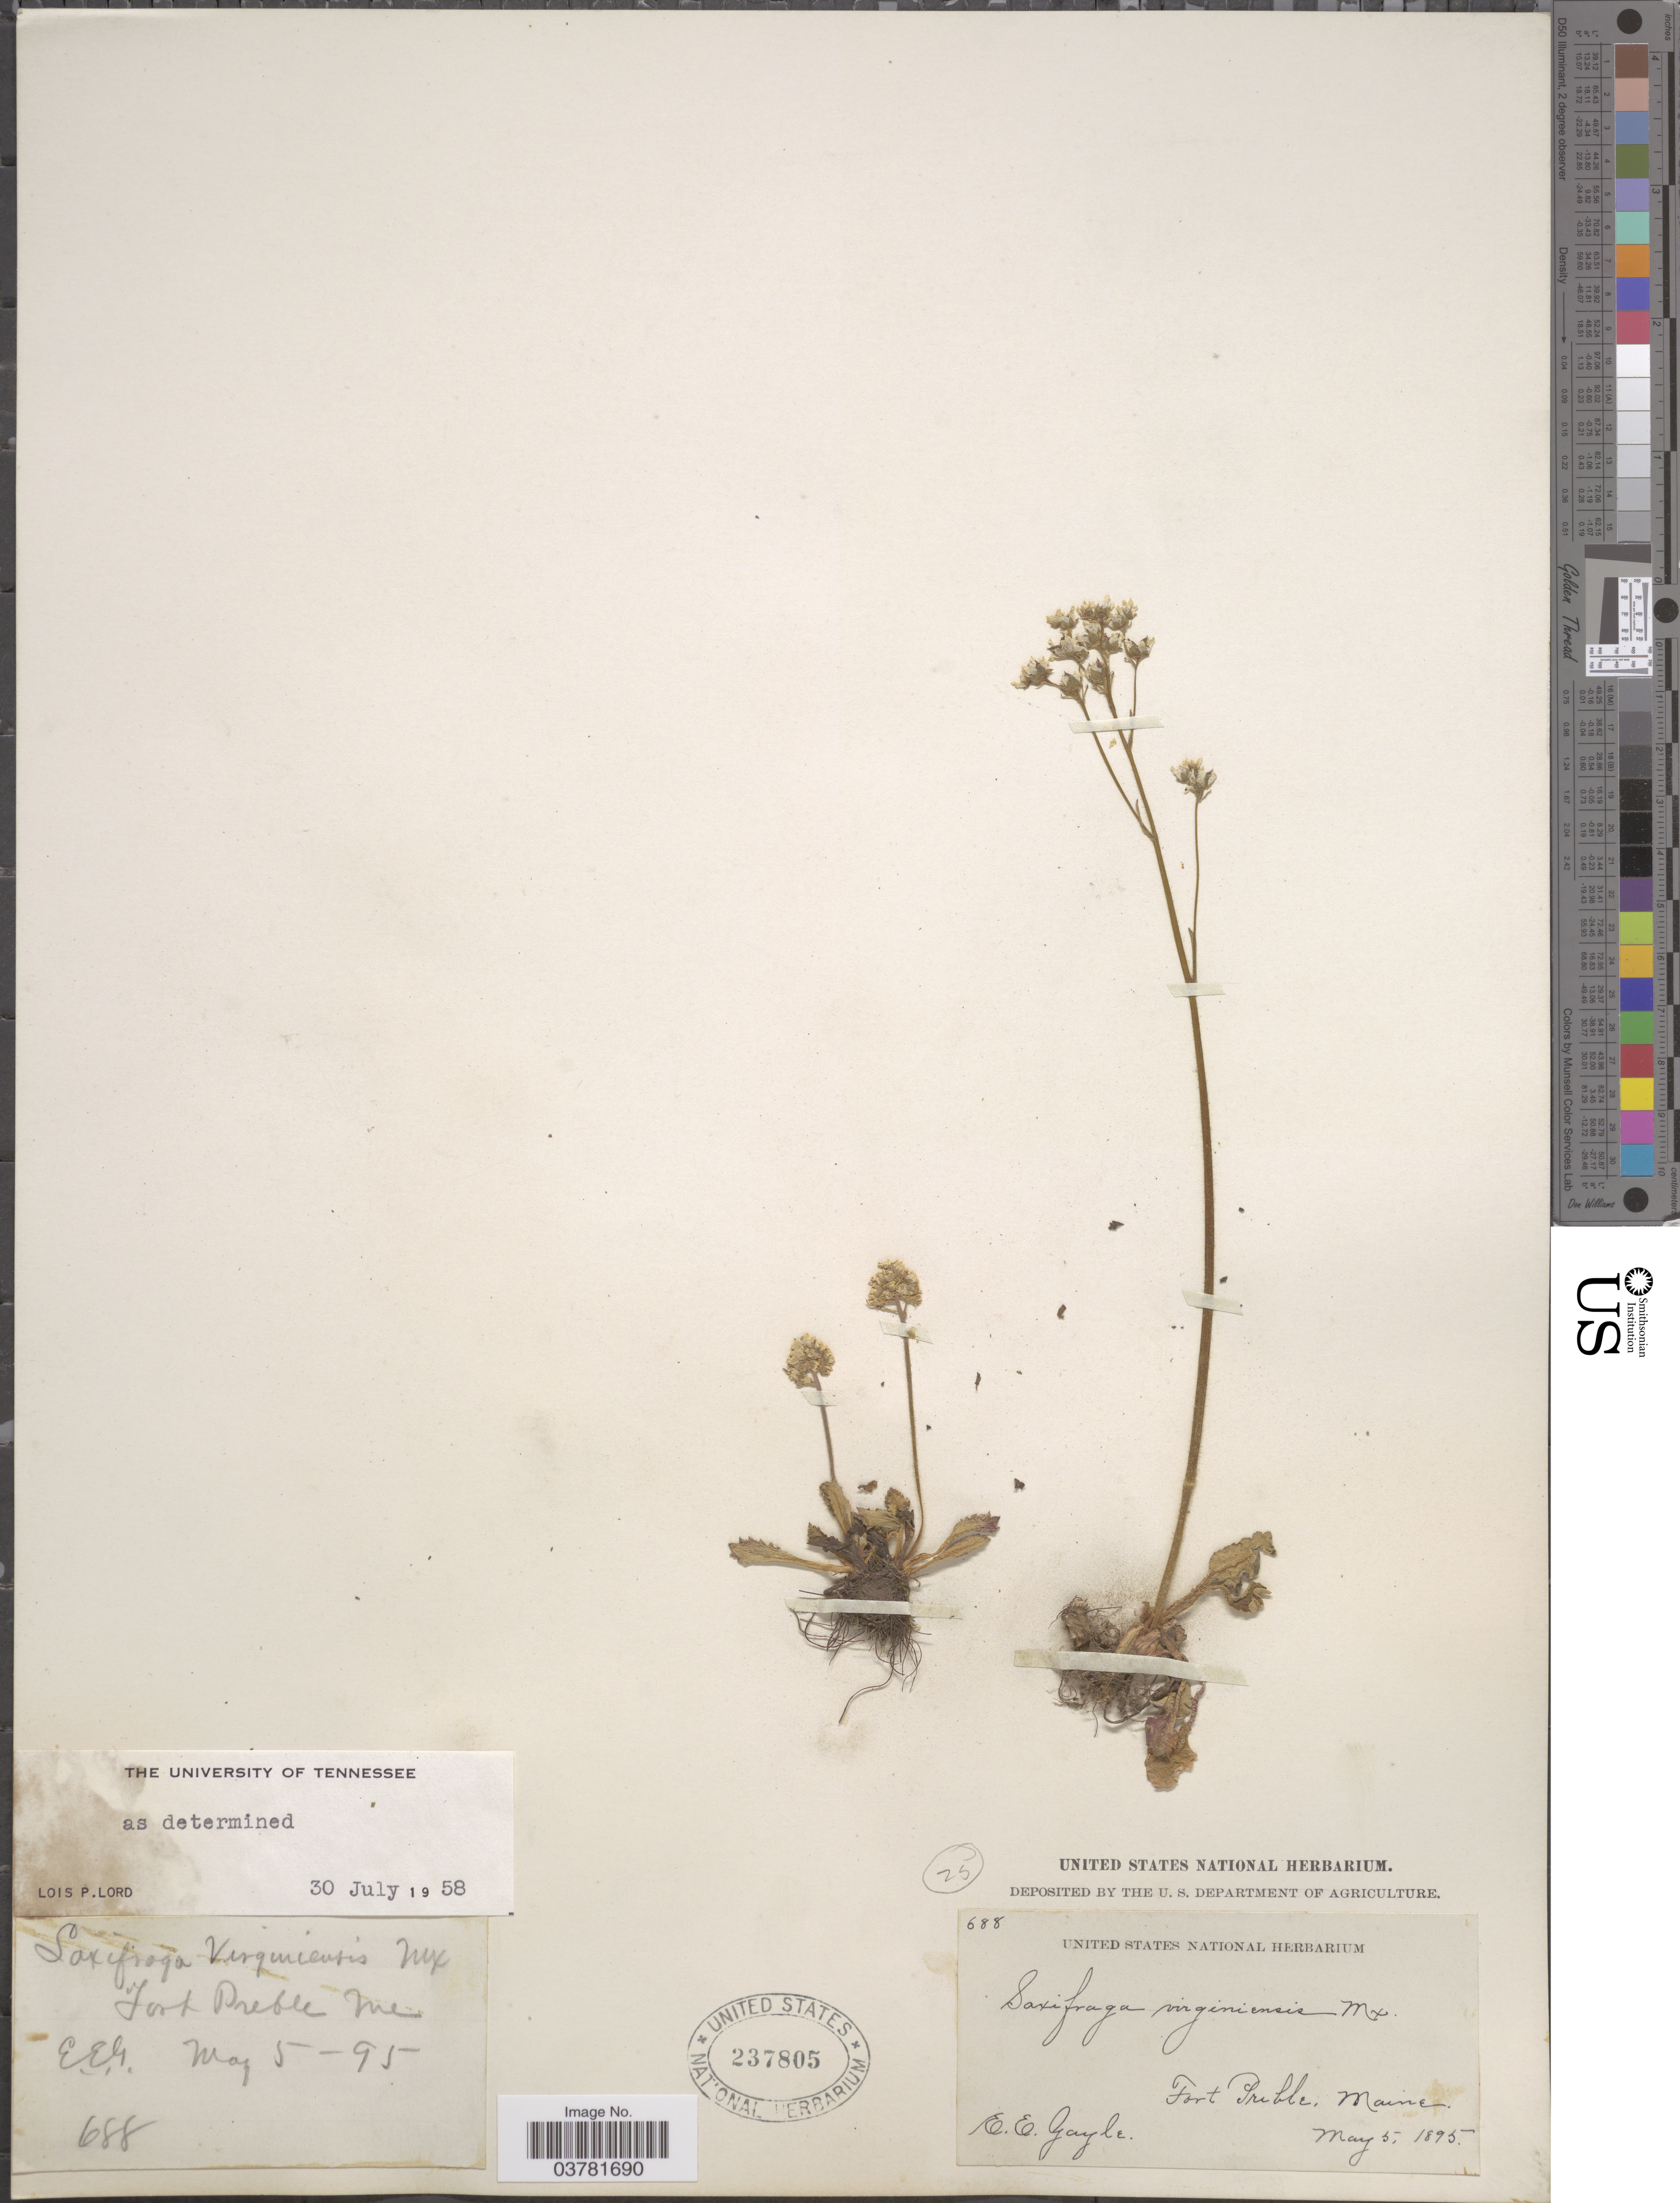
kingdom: Plantae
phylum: Tracheophyta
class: Magnoliopsida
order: Saxifragales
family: Saxifragaceae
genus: Micranthes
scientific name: Micranthes virginiensis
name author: (Michx.) Small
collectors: E. Gayle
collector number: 688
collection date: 1895-05-05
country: United States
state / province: Maine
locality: Fort Preble.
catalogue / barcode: US 237805